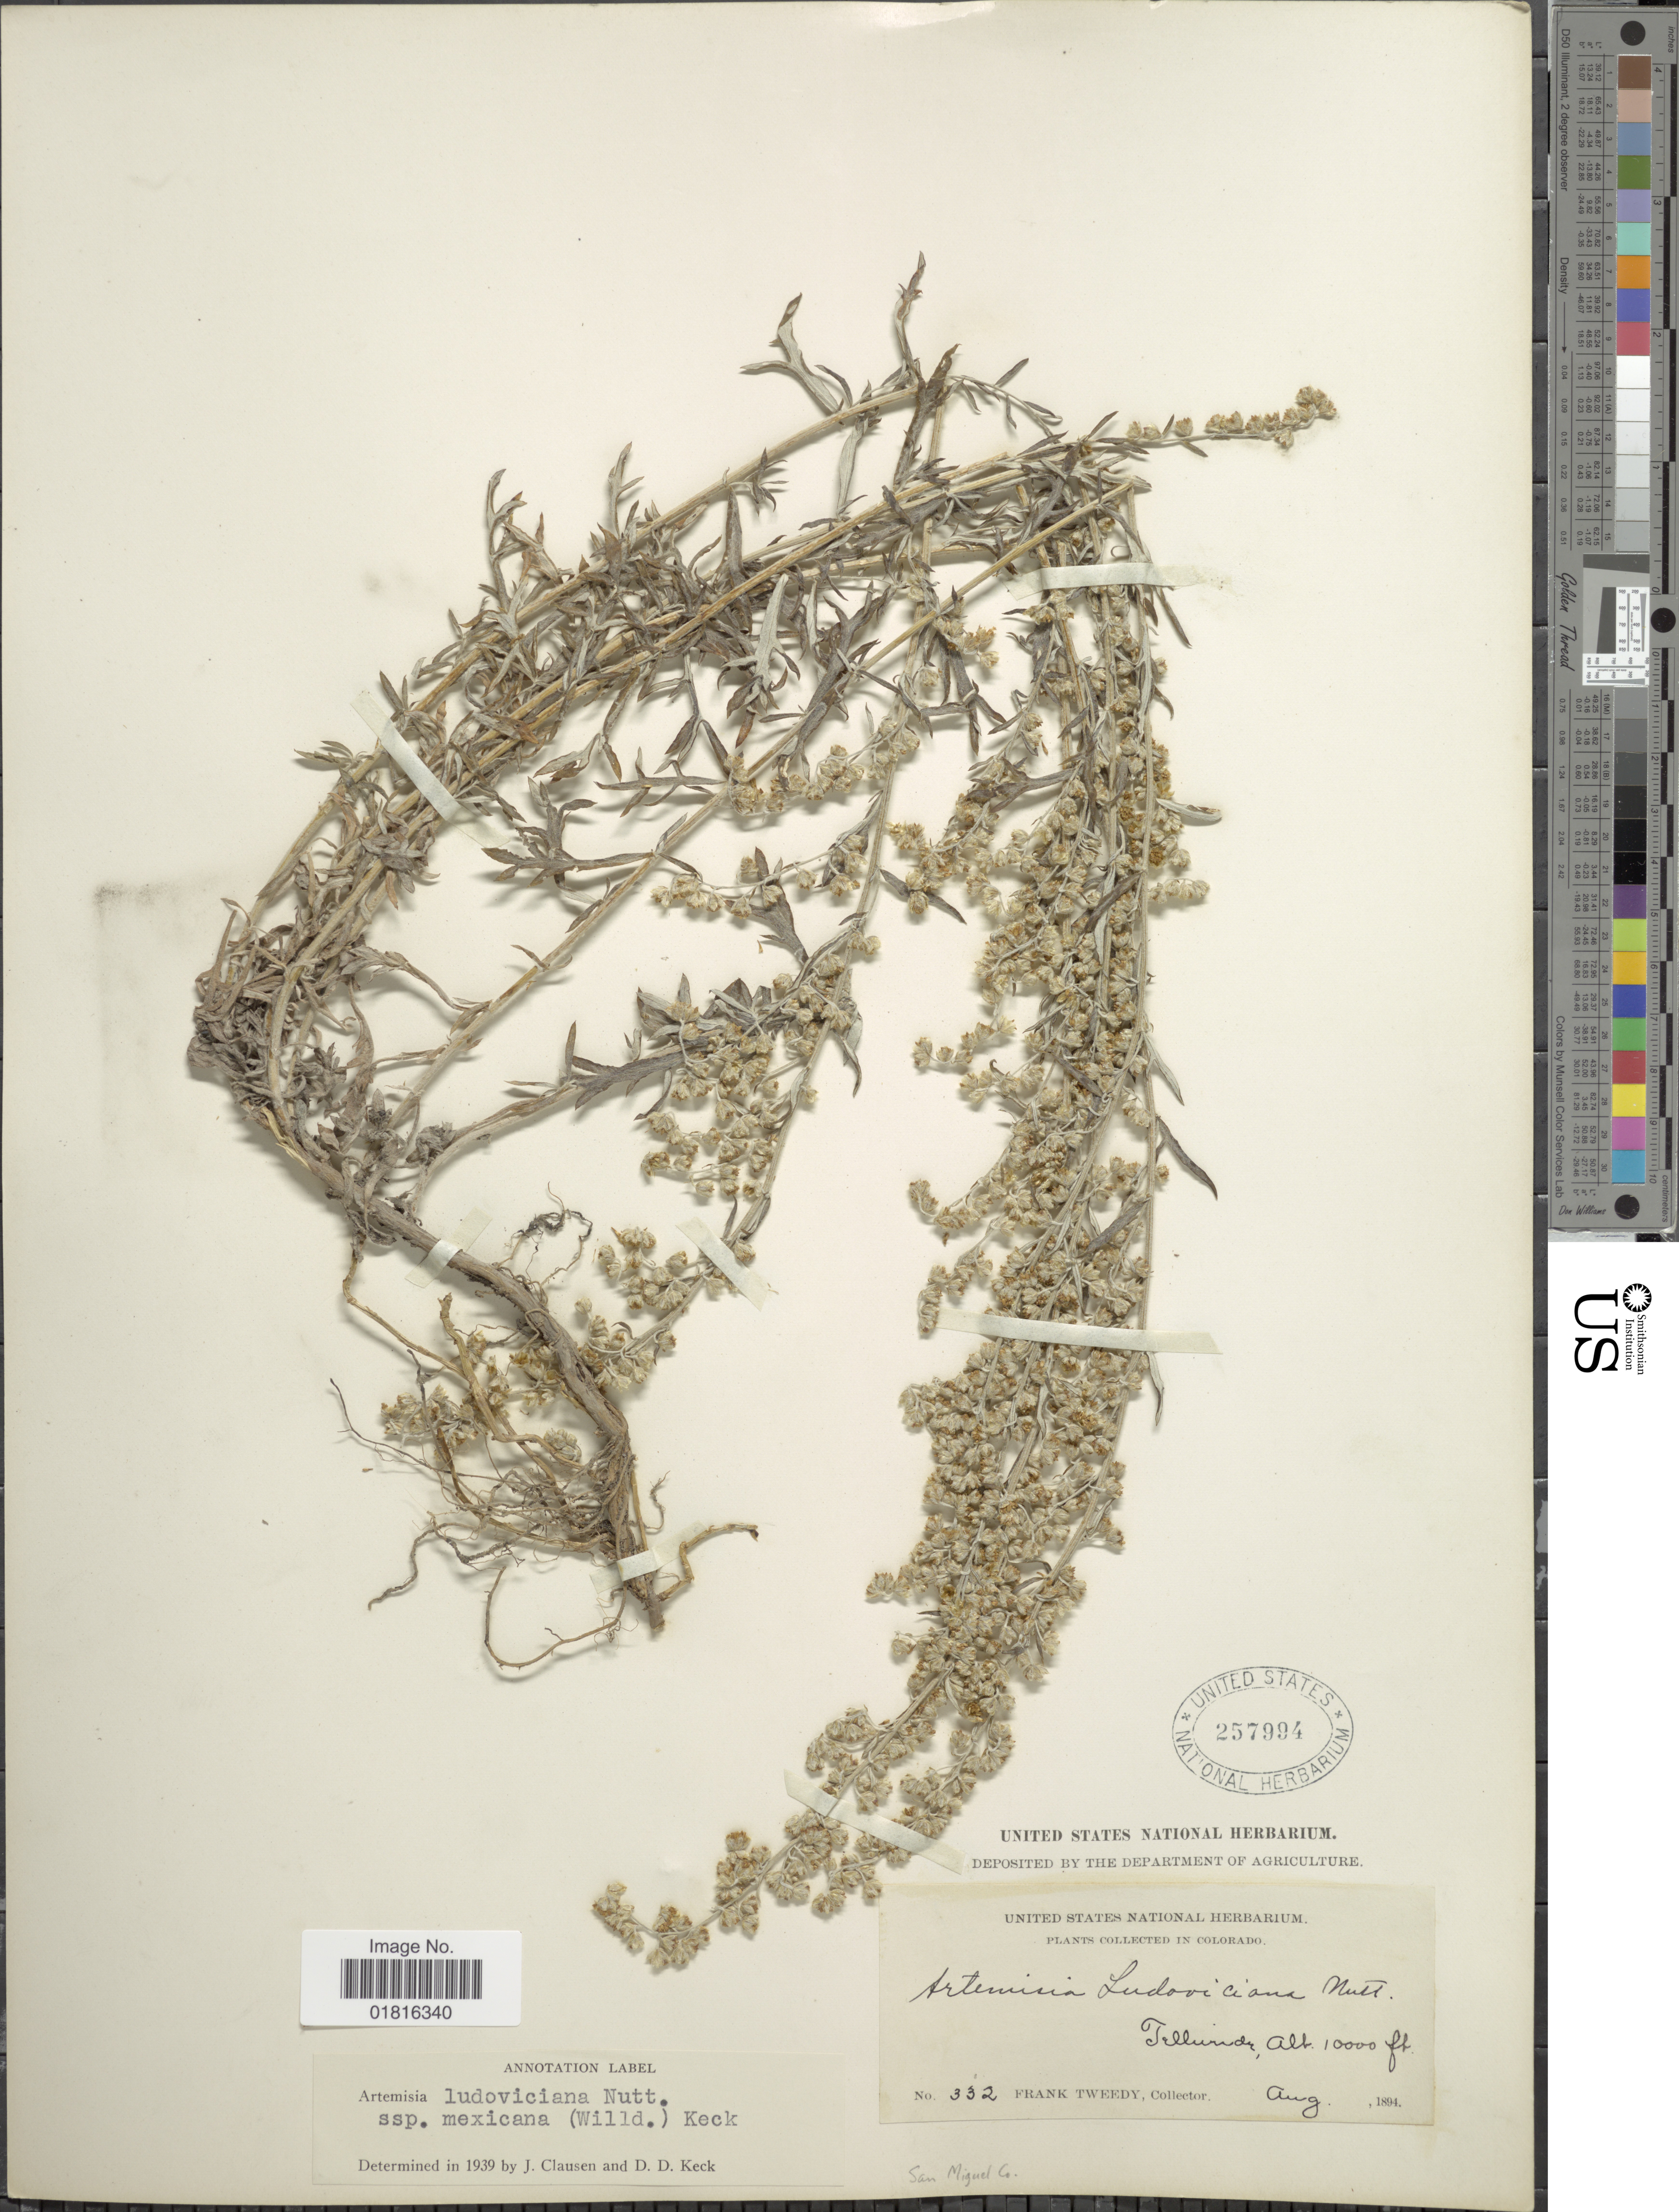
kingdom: Plantae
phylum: Tracheophyta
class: Magnoliopsida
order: Asterales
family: Asteraceae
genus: Artemisia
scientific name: Artemisia ludoviciana subsp. mexicana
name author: (Willd. ex Spreng.) D.D. Keck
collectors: F. Tweedy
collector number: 332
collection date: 1894-08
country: United States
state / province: Colorado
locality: Telluride, San Miguel Co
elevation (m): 305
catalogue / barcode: US 257994